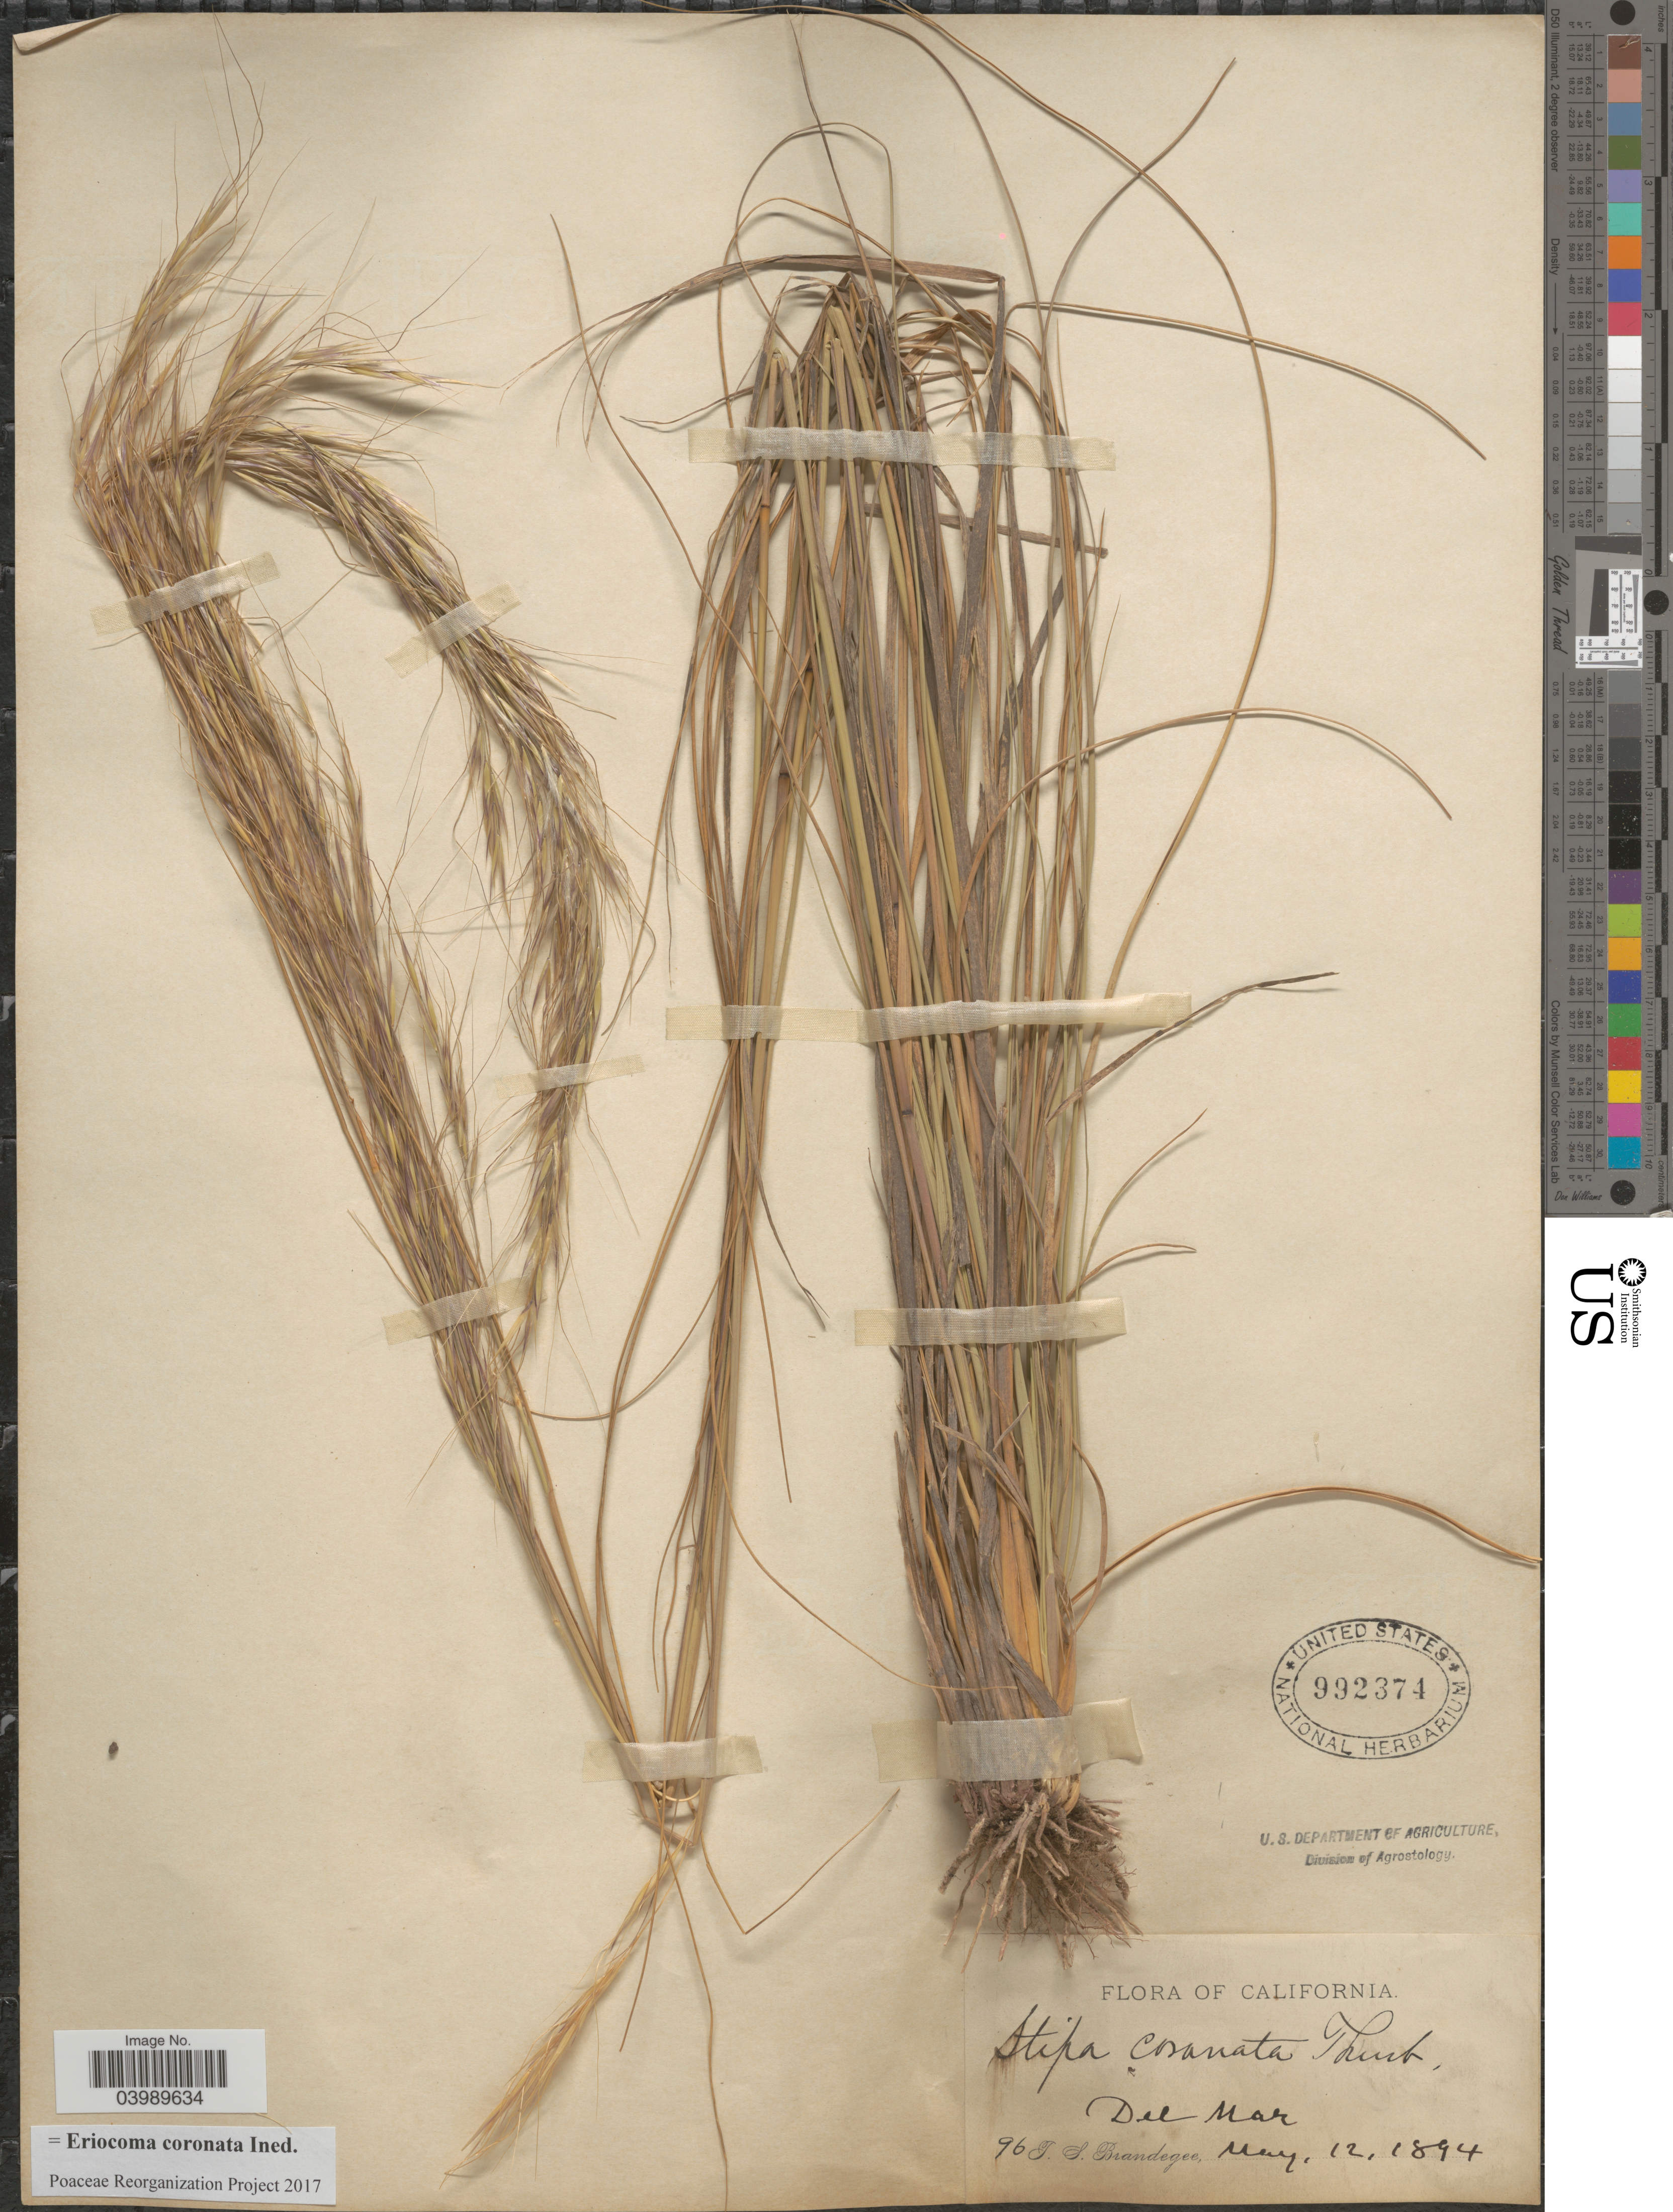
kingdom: Plantae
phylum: Tracheophyta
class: Liliopsida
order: Poales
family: Poaceae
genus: Eriocoma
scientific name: Eriocoma coronata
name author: (Thurb.) Romasch.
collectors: T. S. Brandegee (herbarium)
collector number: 96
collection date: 1894-05-12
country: United States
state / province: California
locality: Del Mar.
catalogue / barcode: US 992374